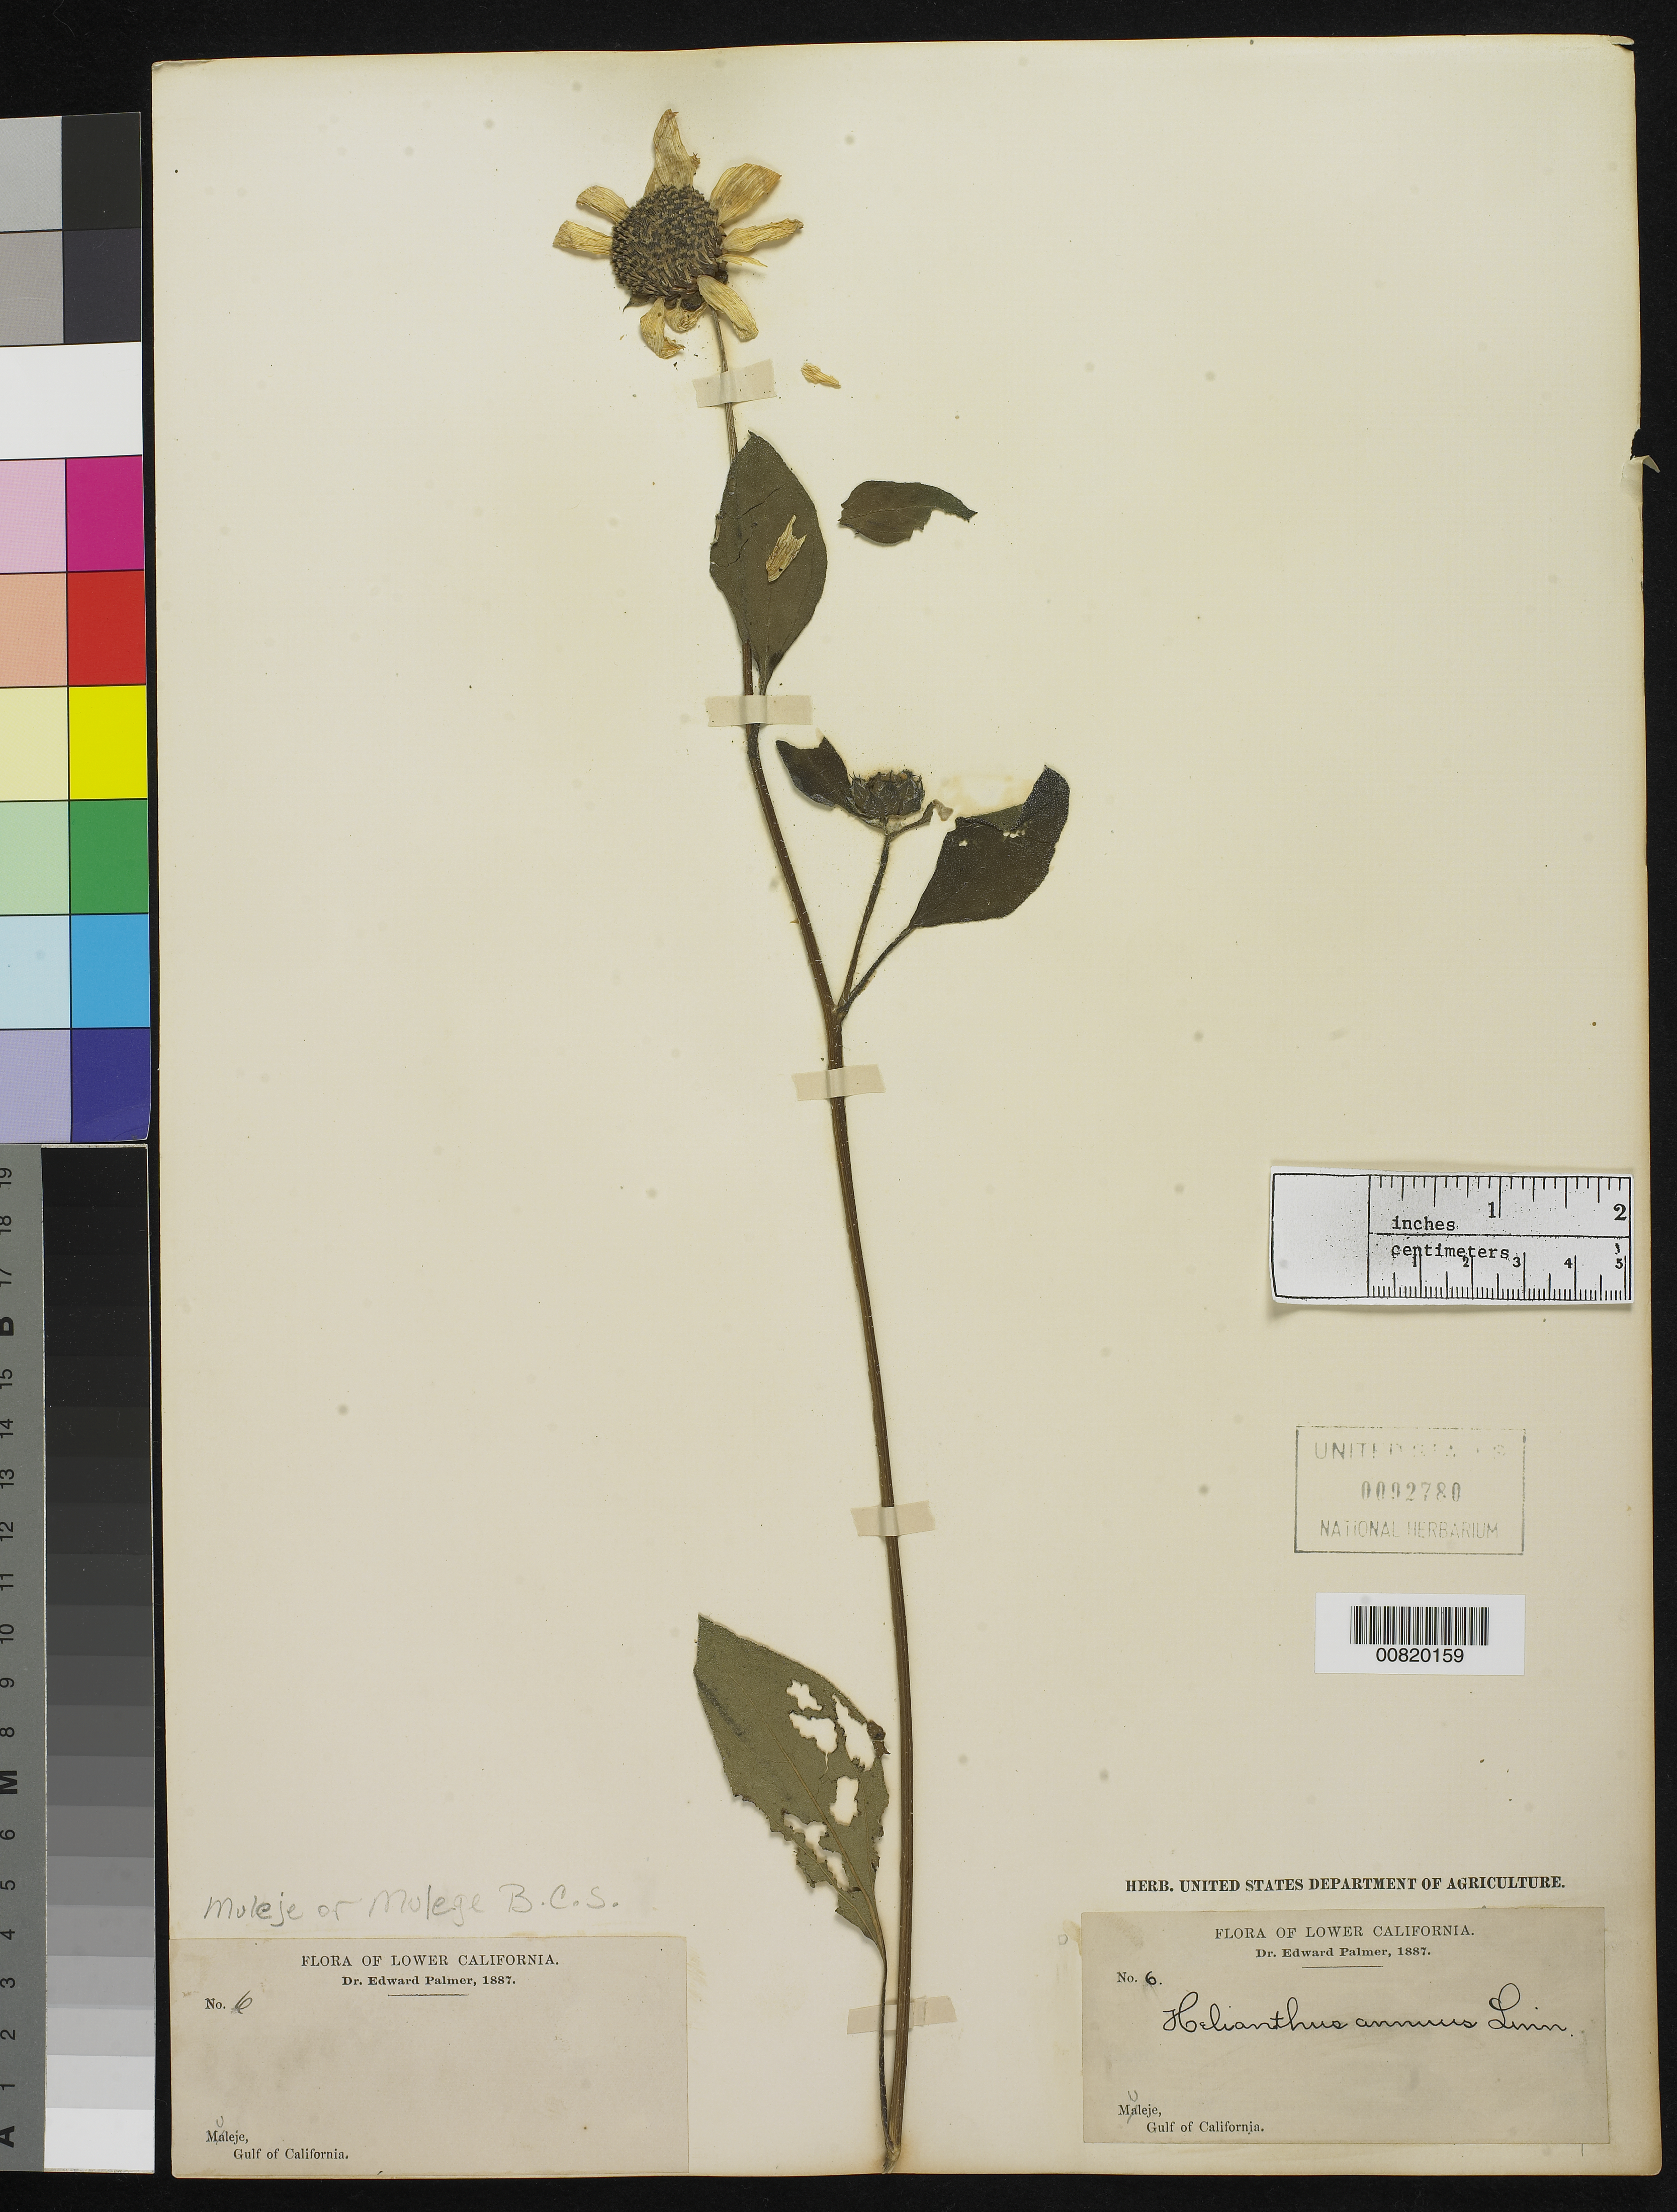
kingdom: Plantae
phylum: Tracheophyta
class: Magnoliopsida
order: Asterales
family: Asteraceae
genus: Helianthus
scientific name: Helianthus annuus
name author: L.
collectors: E. Palmer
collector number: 6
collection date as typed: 1887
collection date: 1887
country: Mexico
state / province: Baja California Sur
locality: Muleje, Baja California Sur. Gulf of Callifornia.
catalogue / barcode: US 92780